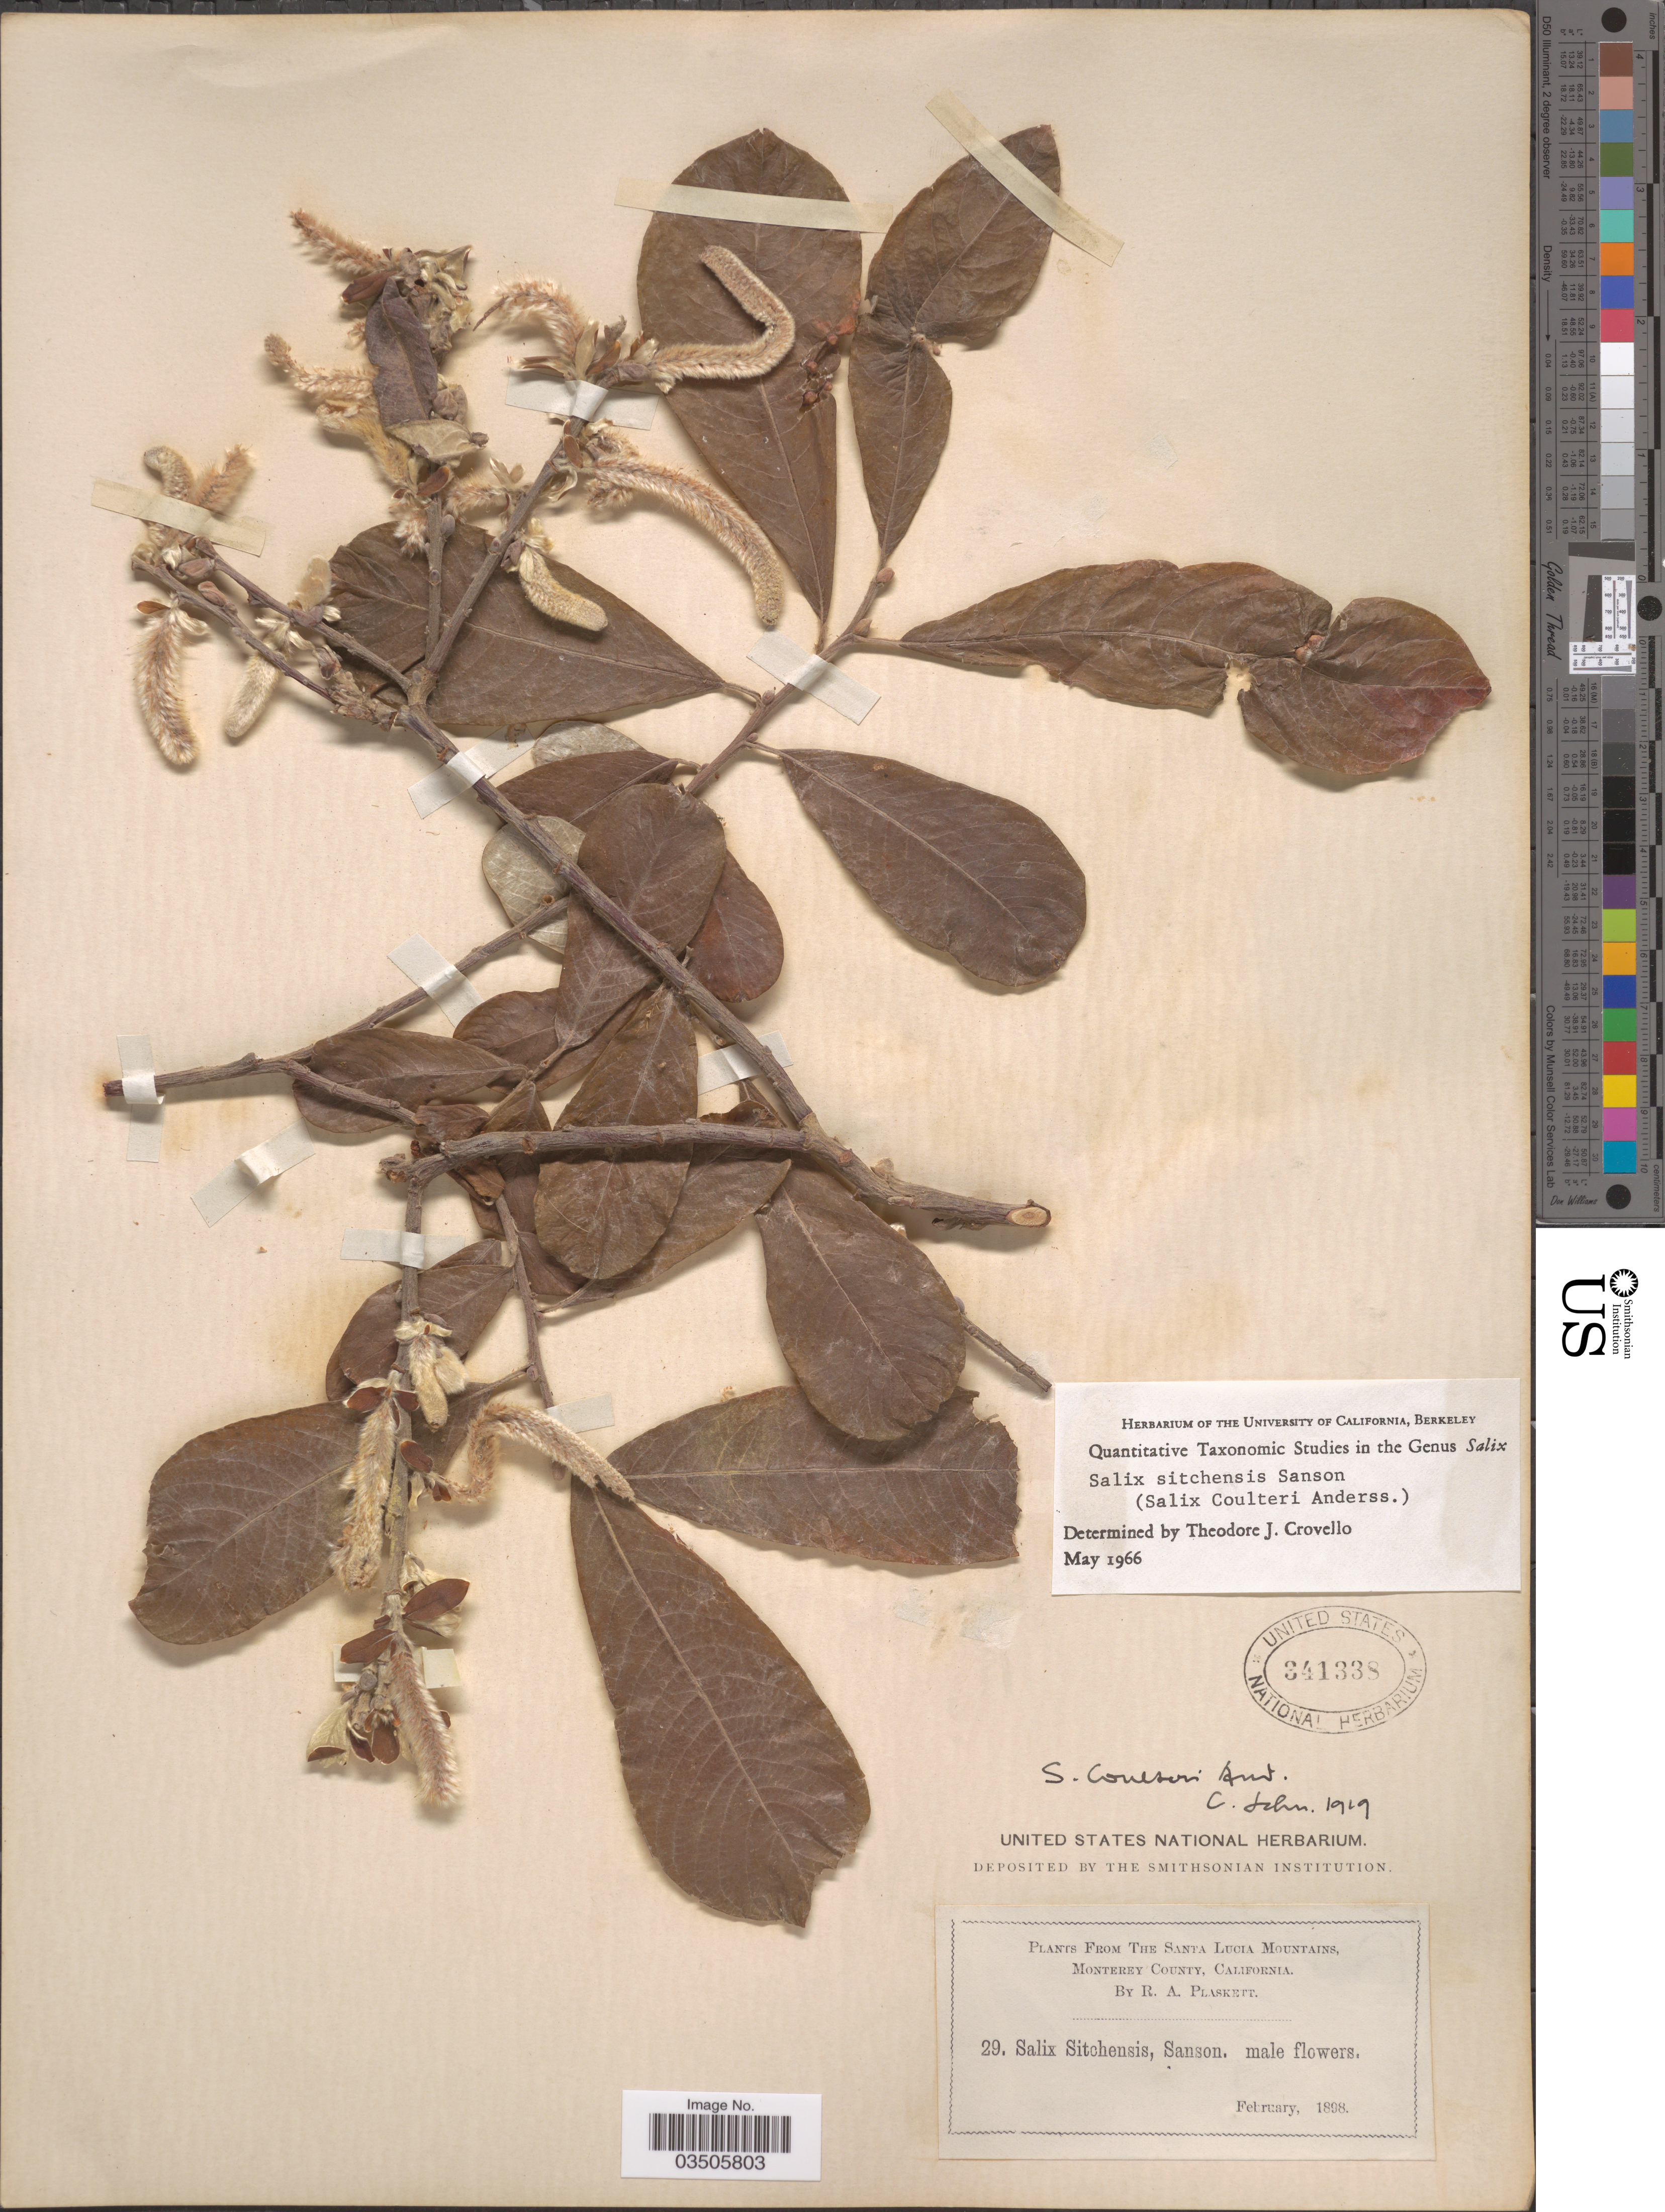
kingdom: Plantae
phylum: Tracheophyta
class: Magnoliopsida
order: Malpighiales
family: Salicaceae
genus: Salix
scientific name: Salix sitchensis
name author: Sanson ex Bong.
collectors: R. Plaskett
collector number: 29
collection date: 1898-02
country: United States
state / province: California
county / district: Monterey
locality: The Santa Lucia Mountains. Monterey County.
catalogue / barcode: US 341338